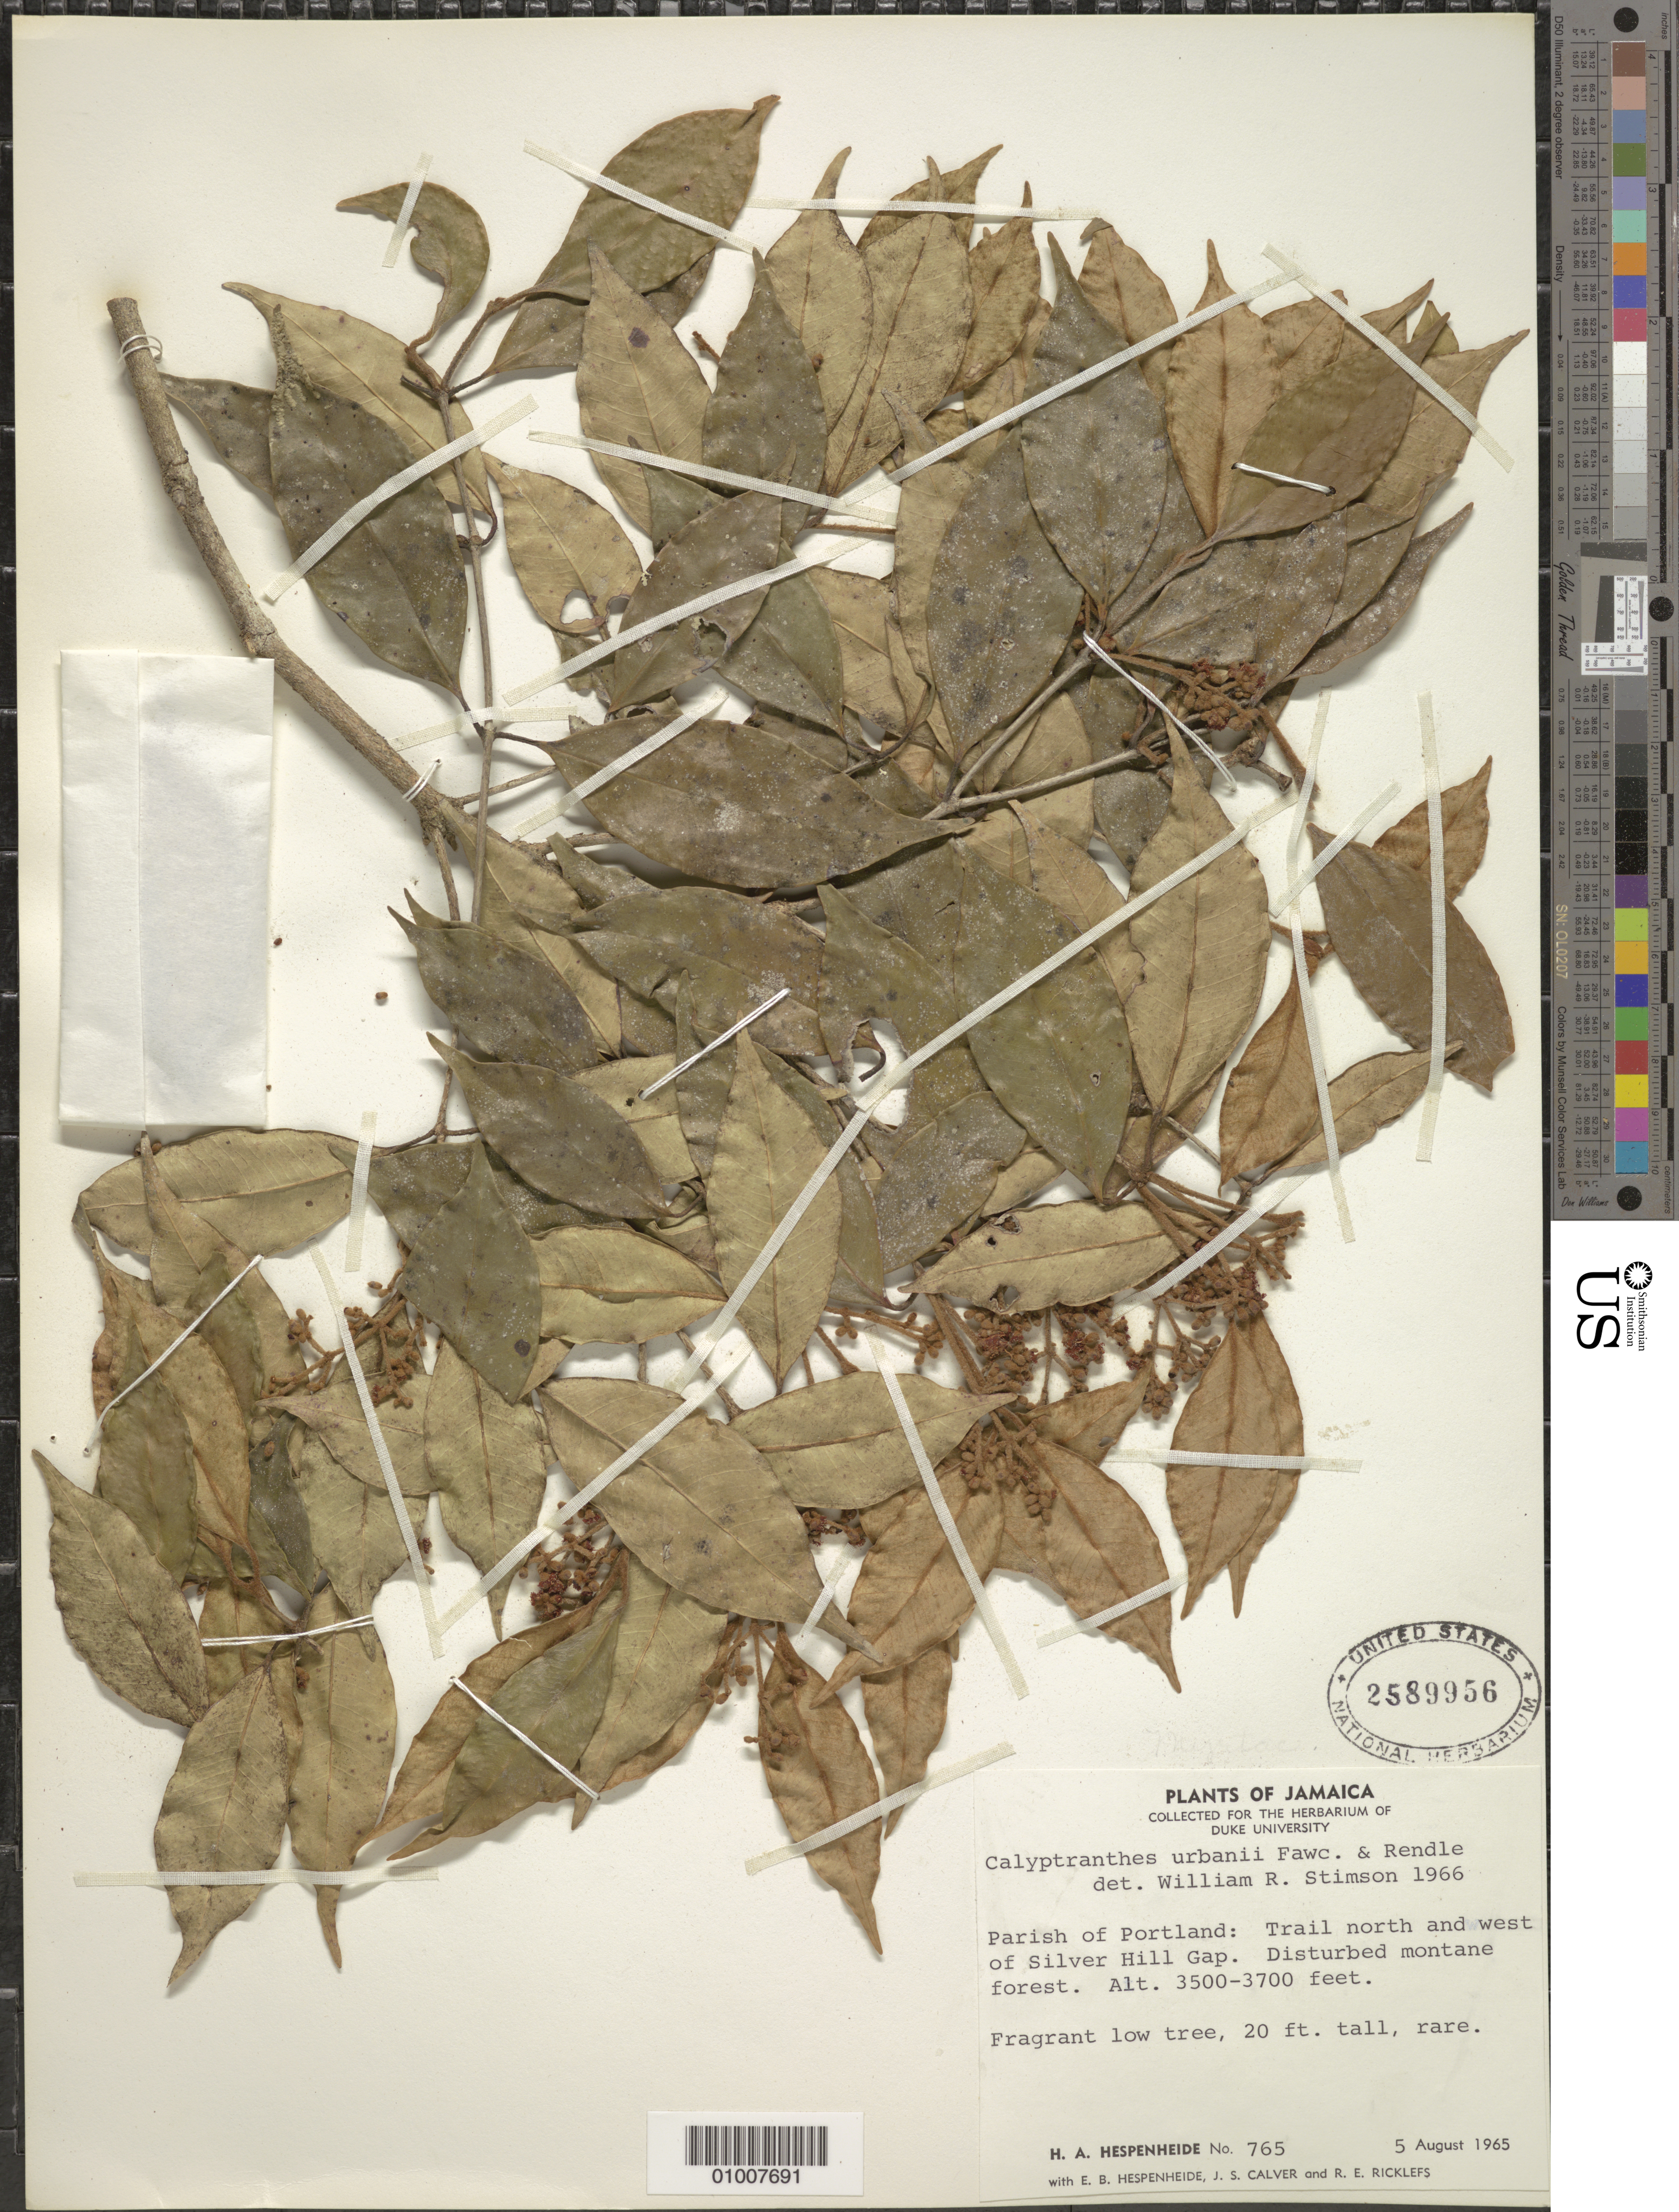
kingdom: Plantae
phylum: Tracheophyta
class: Magnoliopsida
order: Myrtales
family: Myrtaceae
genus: Myrcia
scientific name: Myrcia chytraculia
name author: (L.) A.R. Lourenço & E. Lucas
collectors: H. A. Hespenheide, E. Hespenheide, J. Calver & R. Ricklefs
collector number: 765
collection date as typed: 05 Aug 1965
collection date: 1965-08-05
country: Jamaica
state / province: Portland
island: Jamaica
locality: Trail north and west of Silver Hill Gap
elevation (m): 1067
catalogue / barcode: US 2589956